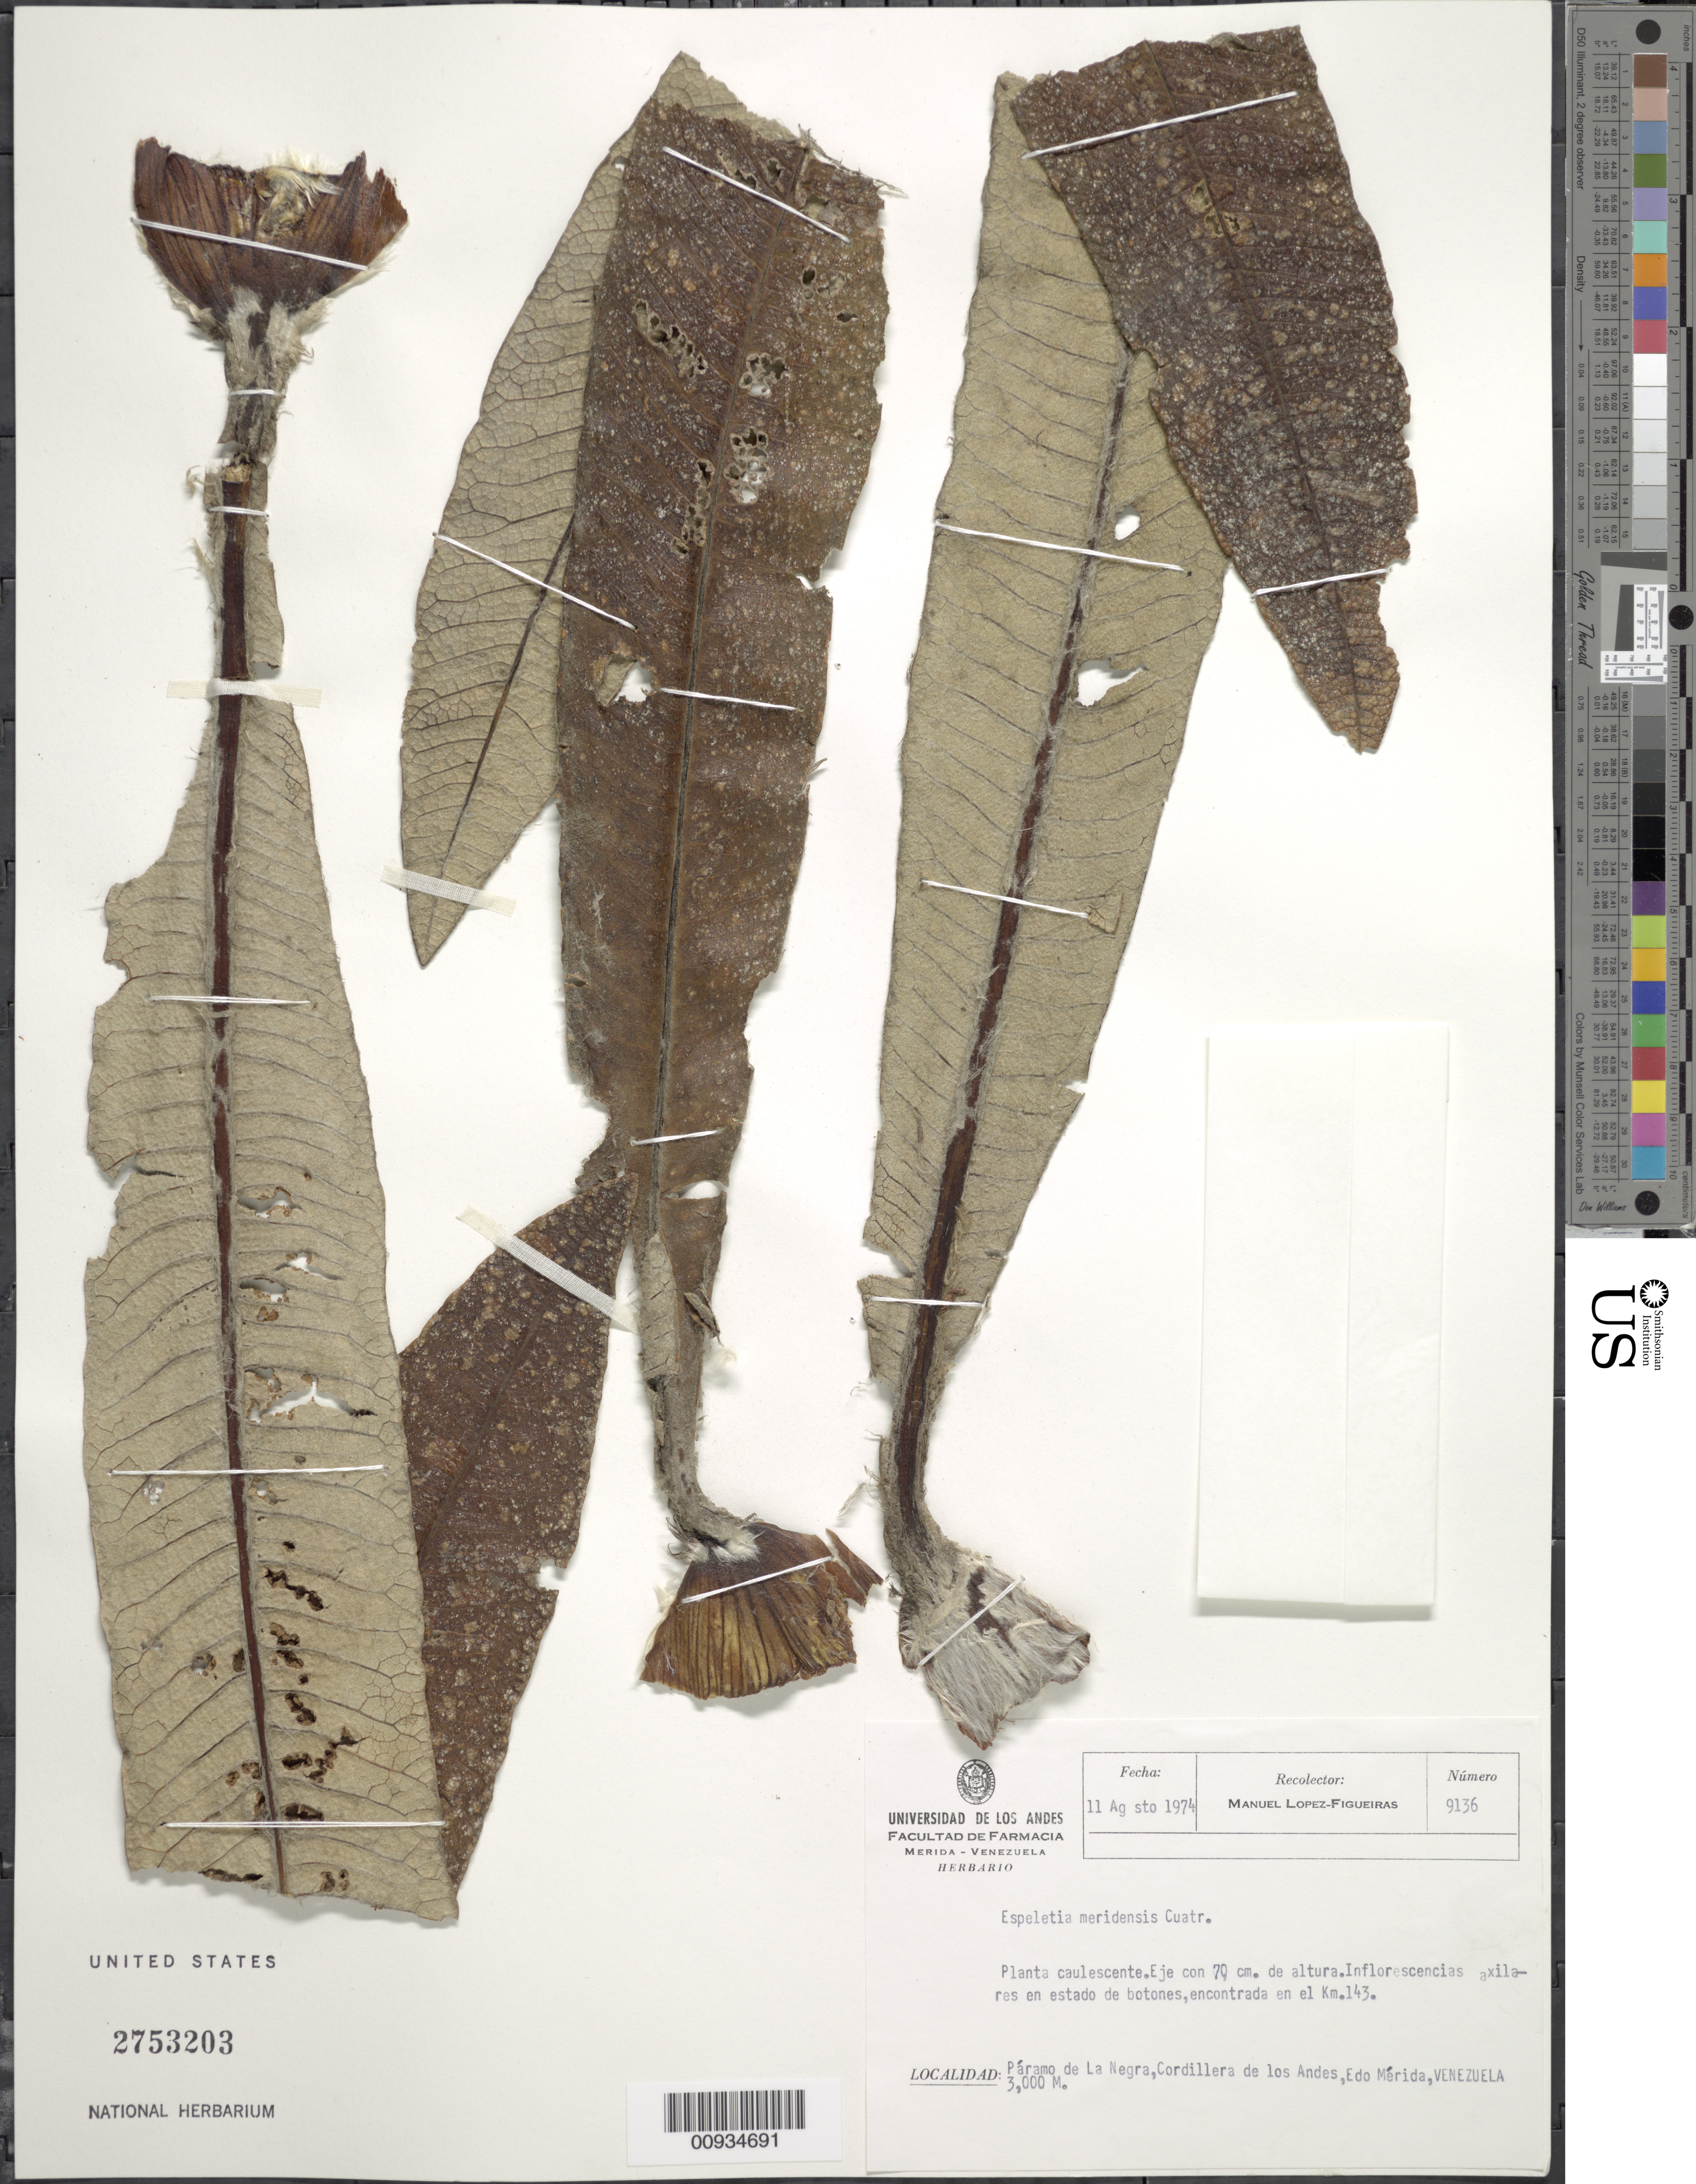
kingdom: Plantae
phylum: Tracheophyta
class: Magnoliopsida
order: Asterales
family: Asteraceae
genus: Espeletiopsis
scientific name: Espeletiopsis meridensis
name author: (Cuatrec.) Cuatrec.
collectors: M. López Figueiras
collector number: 9136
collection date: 1974-08-11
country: Venezuela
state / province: Mérida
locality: Páramo de la Negra. Encontrado en el km 143. Cordillera de los Andes.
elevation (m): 3000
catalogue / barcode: US 2753203